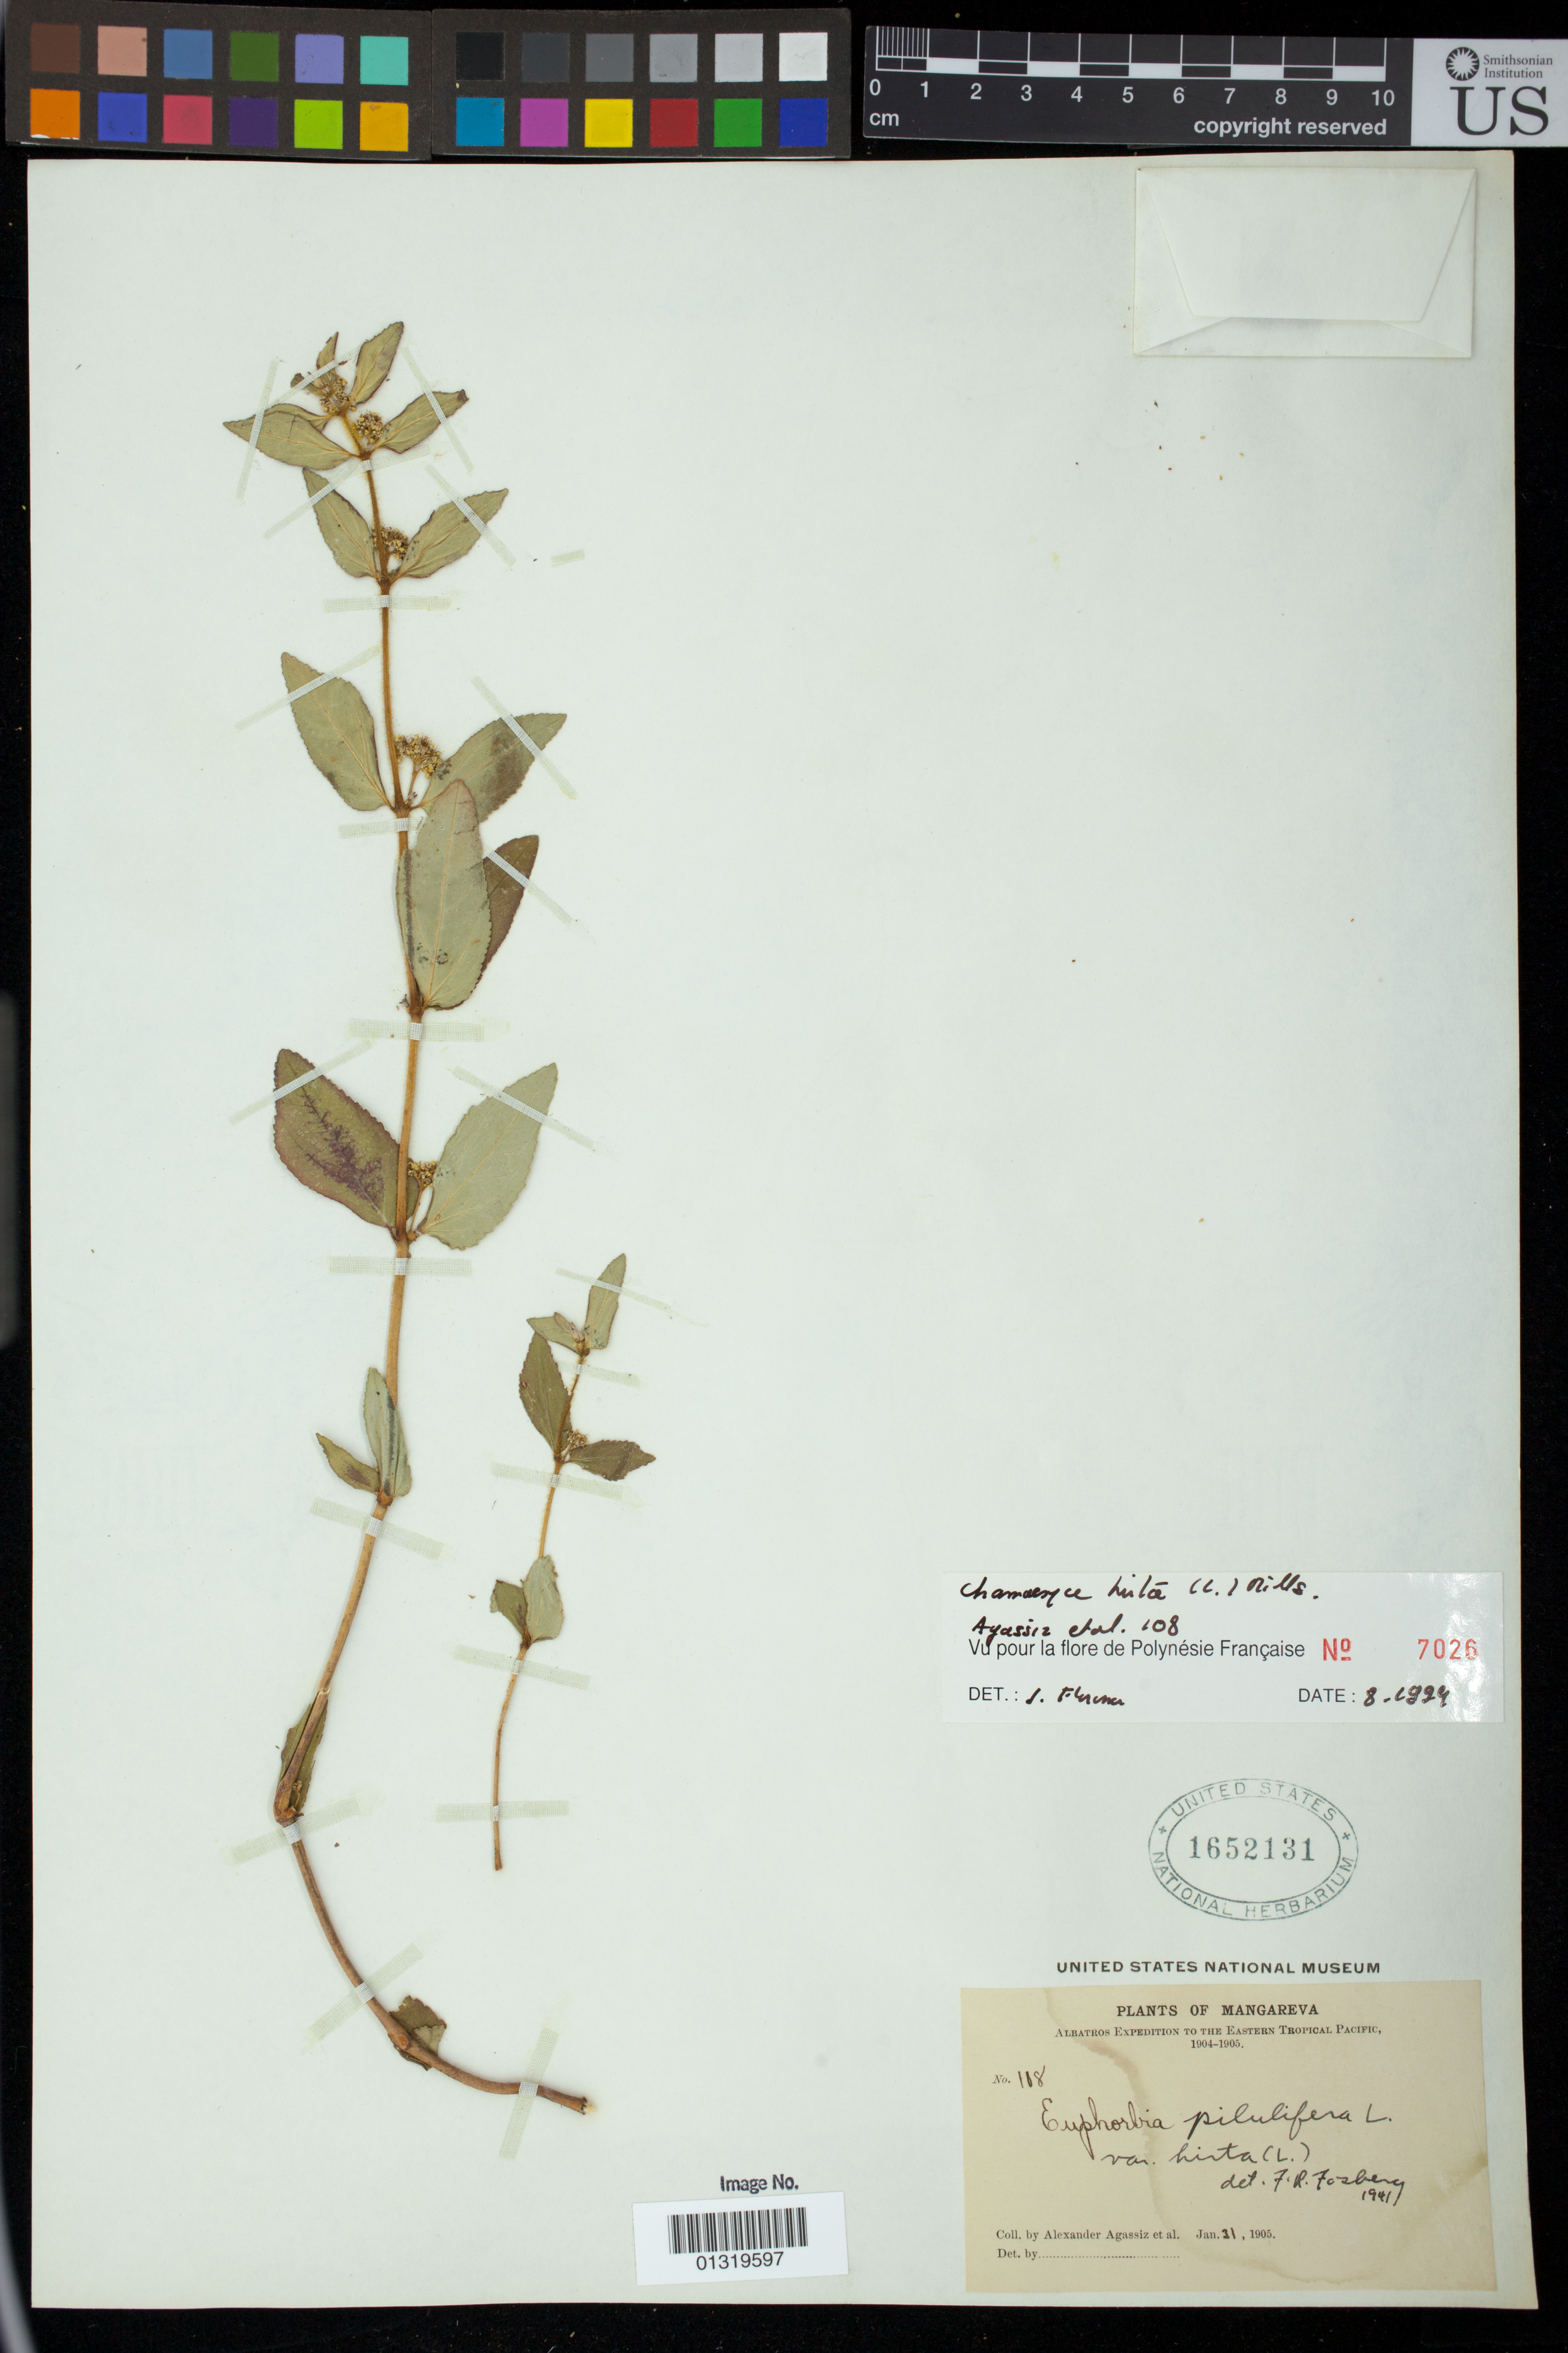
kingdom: Plantae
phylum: Tracheophyta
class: Magnoliopsida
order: Malpighiales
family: Euphorbiaceae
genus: Euphorbia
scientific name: Euphorbia hirta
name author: L.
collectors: A. E. Agassiz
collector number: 108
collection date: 1905-01-31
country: French Polynesia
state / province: Iles Tuamotu-Gambier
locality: Mangareva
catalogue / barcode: US 1652131